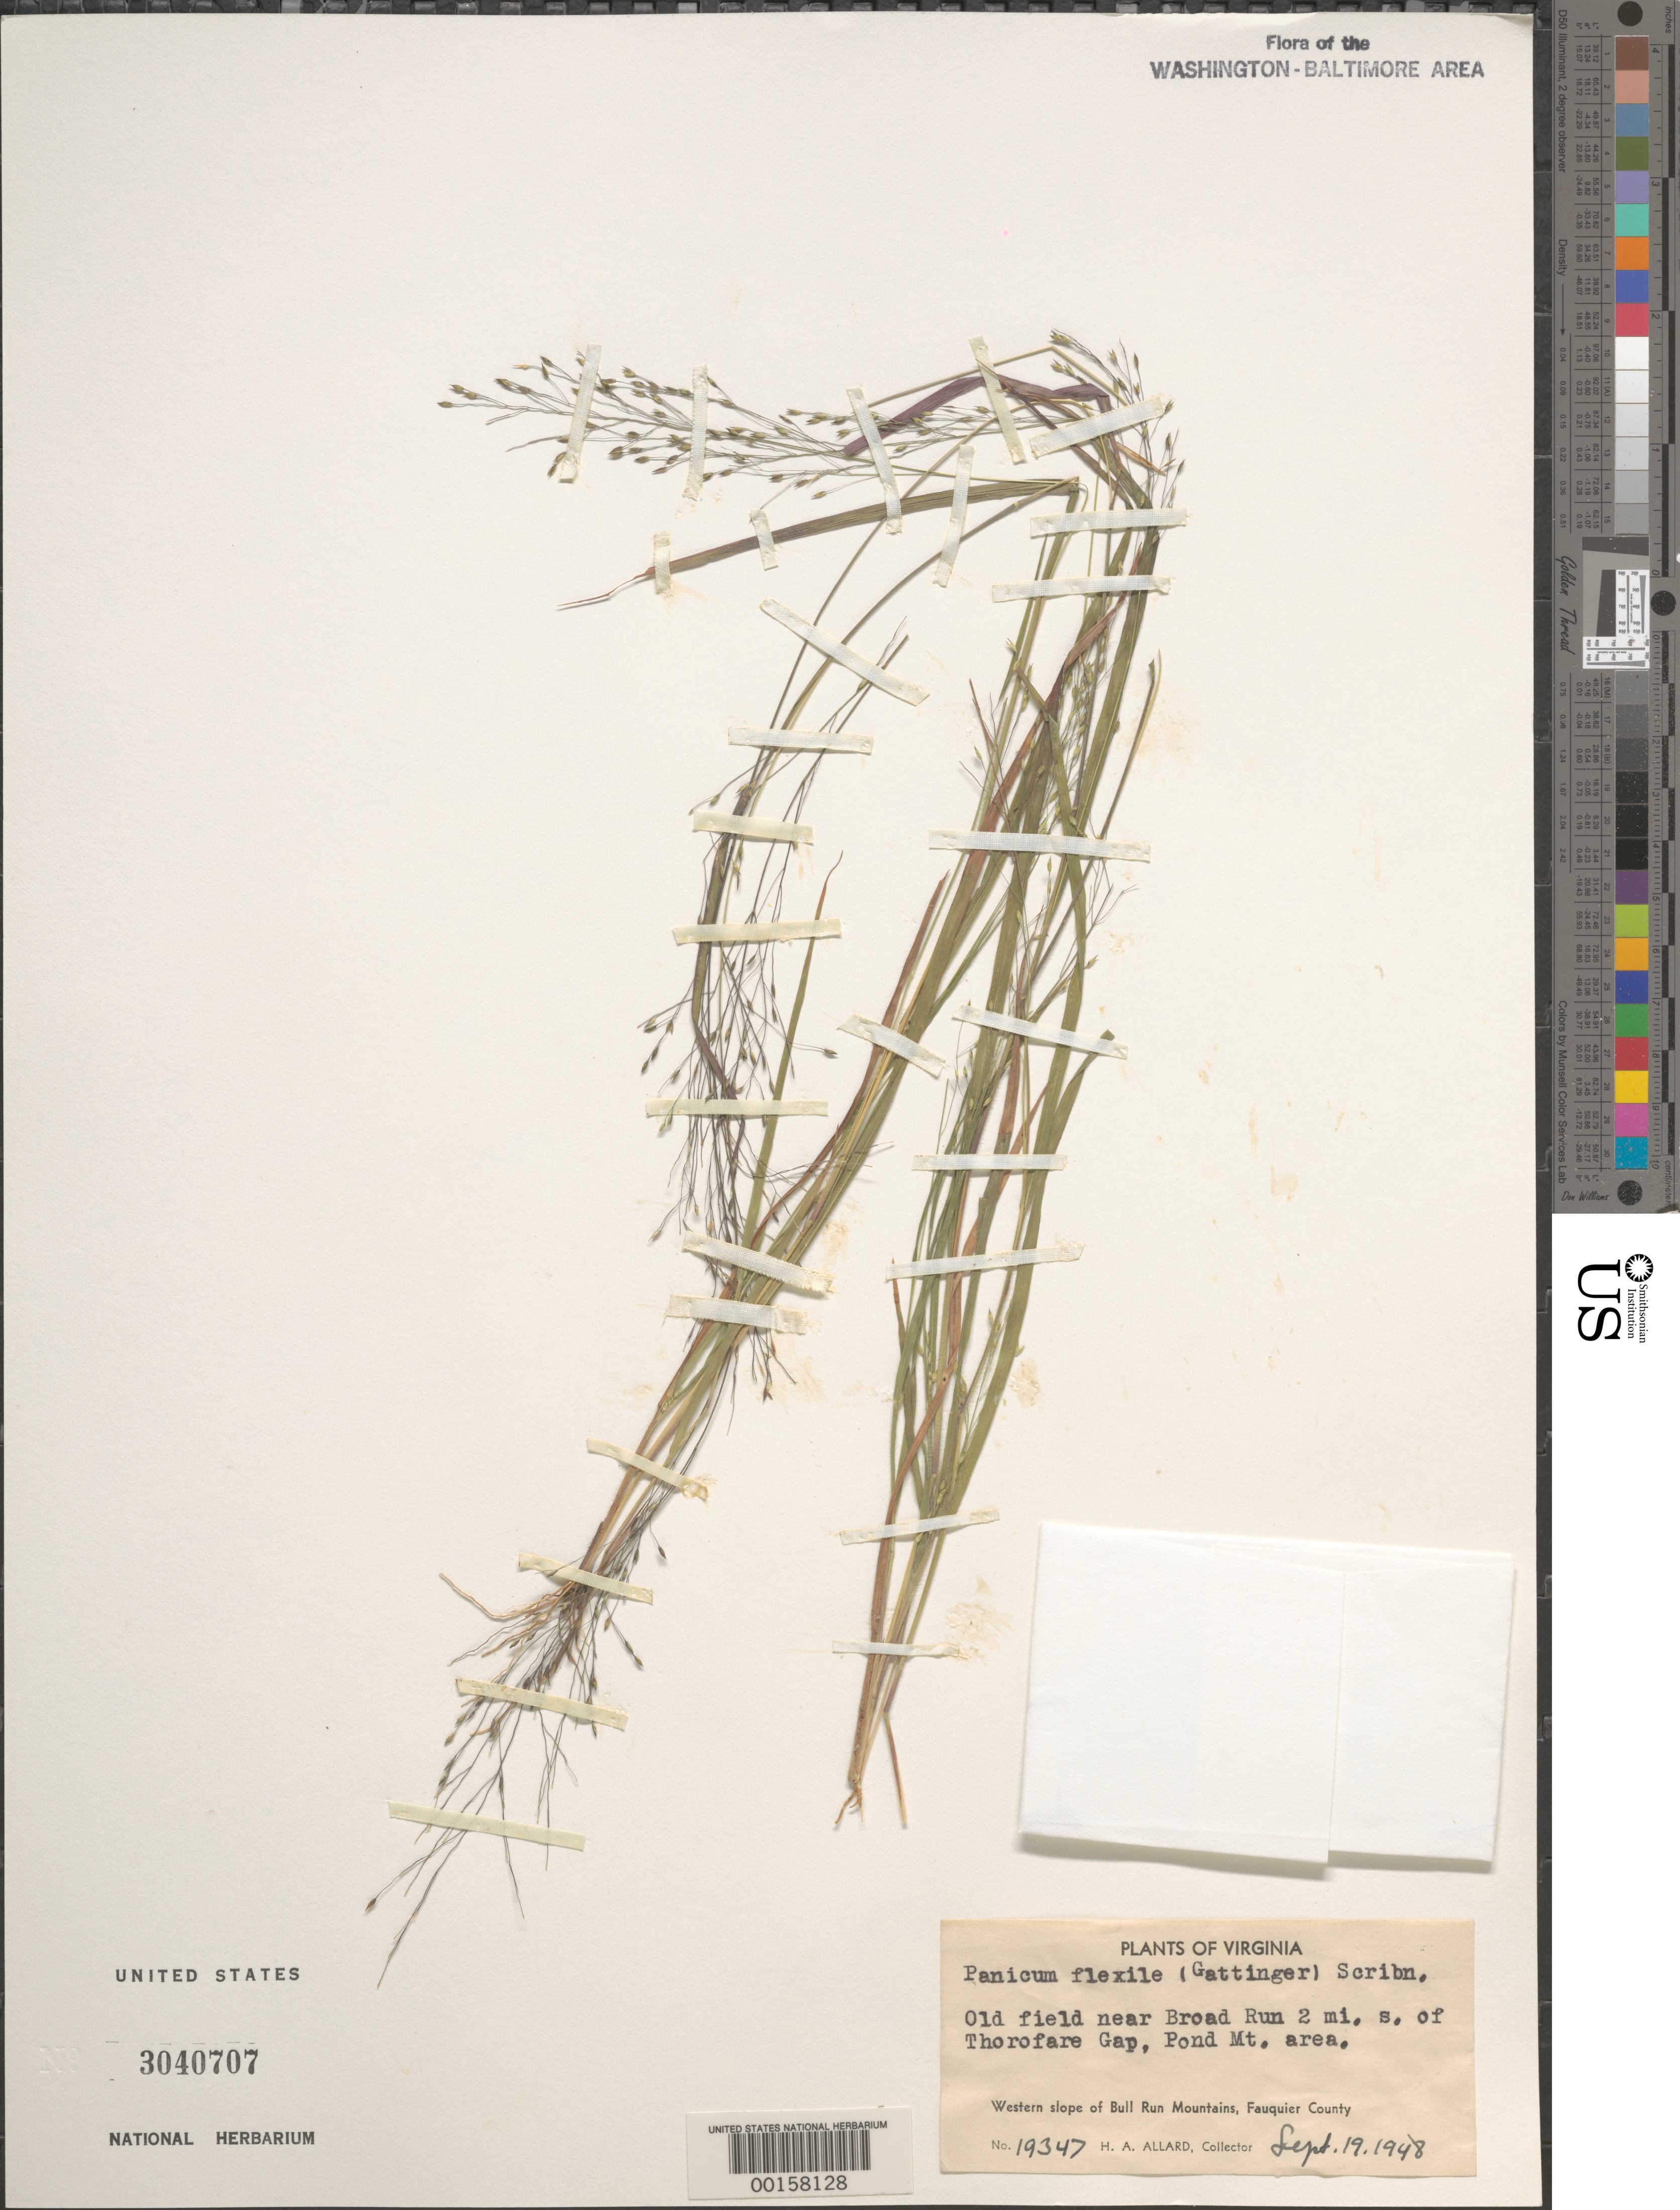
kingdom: Plantae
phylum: Tracheophyta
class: Liliopsida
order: Poales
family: Poaceae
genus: Panicum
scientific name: Panicum flexile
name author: (Gatt.) Scribn.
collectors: H. A. Allard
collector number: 19347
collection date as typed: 19 Sep 1948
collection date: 1948-09-19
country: United States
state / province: Virginia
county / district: Fauquier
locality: Slope of Bull Run Mountains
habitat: Old field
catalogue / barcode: US 3040707